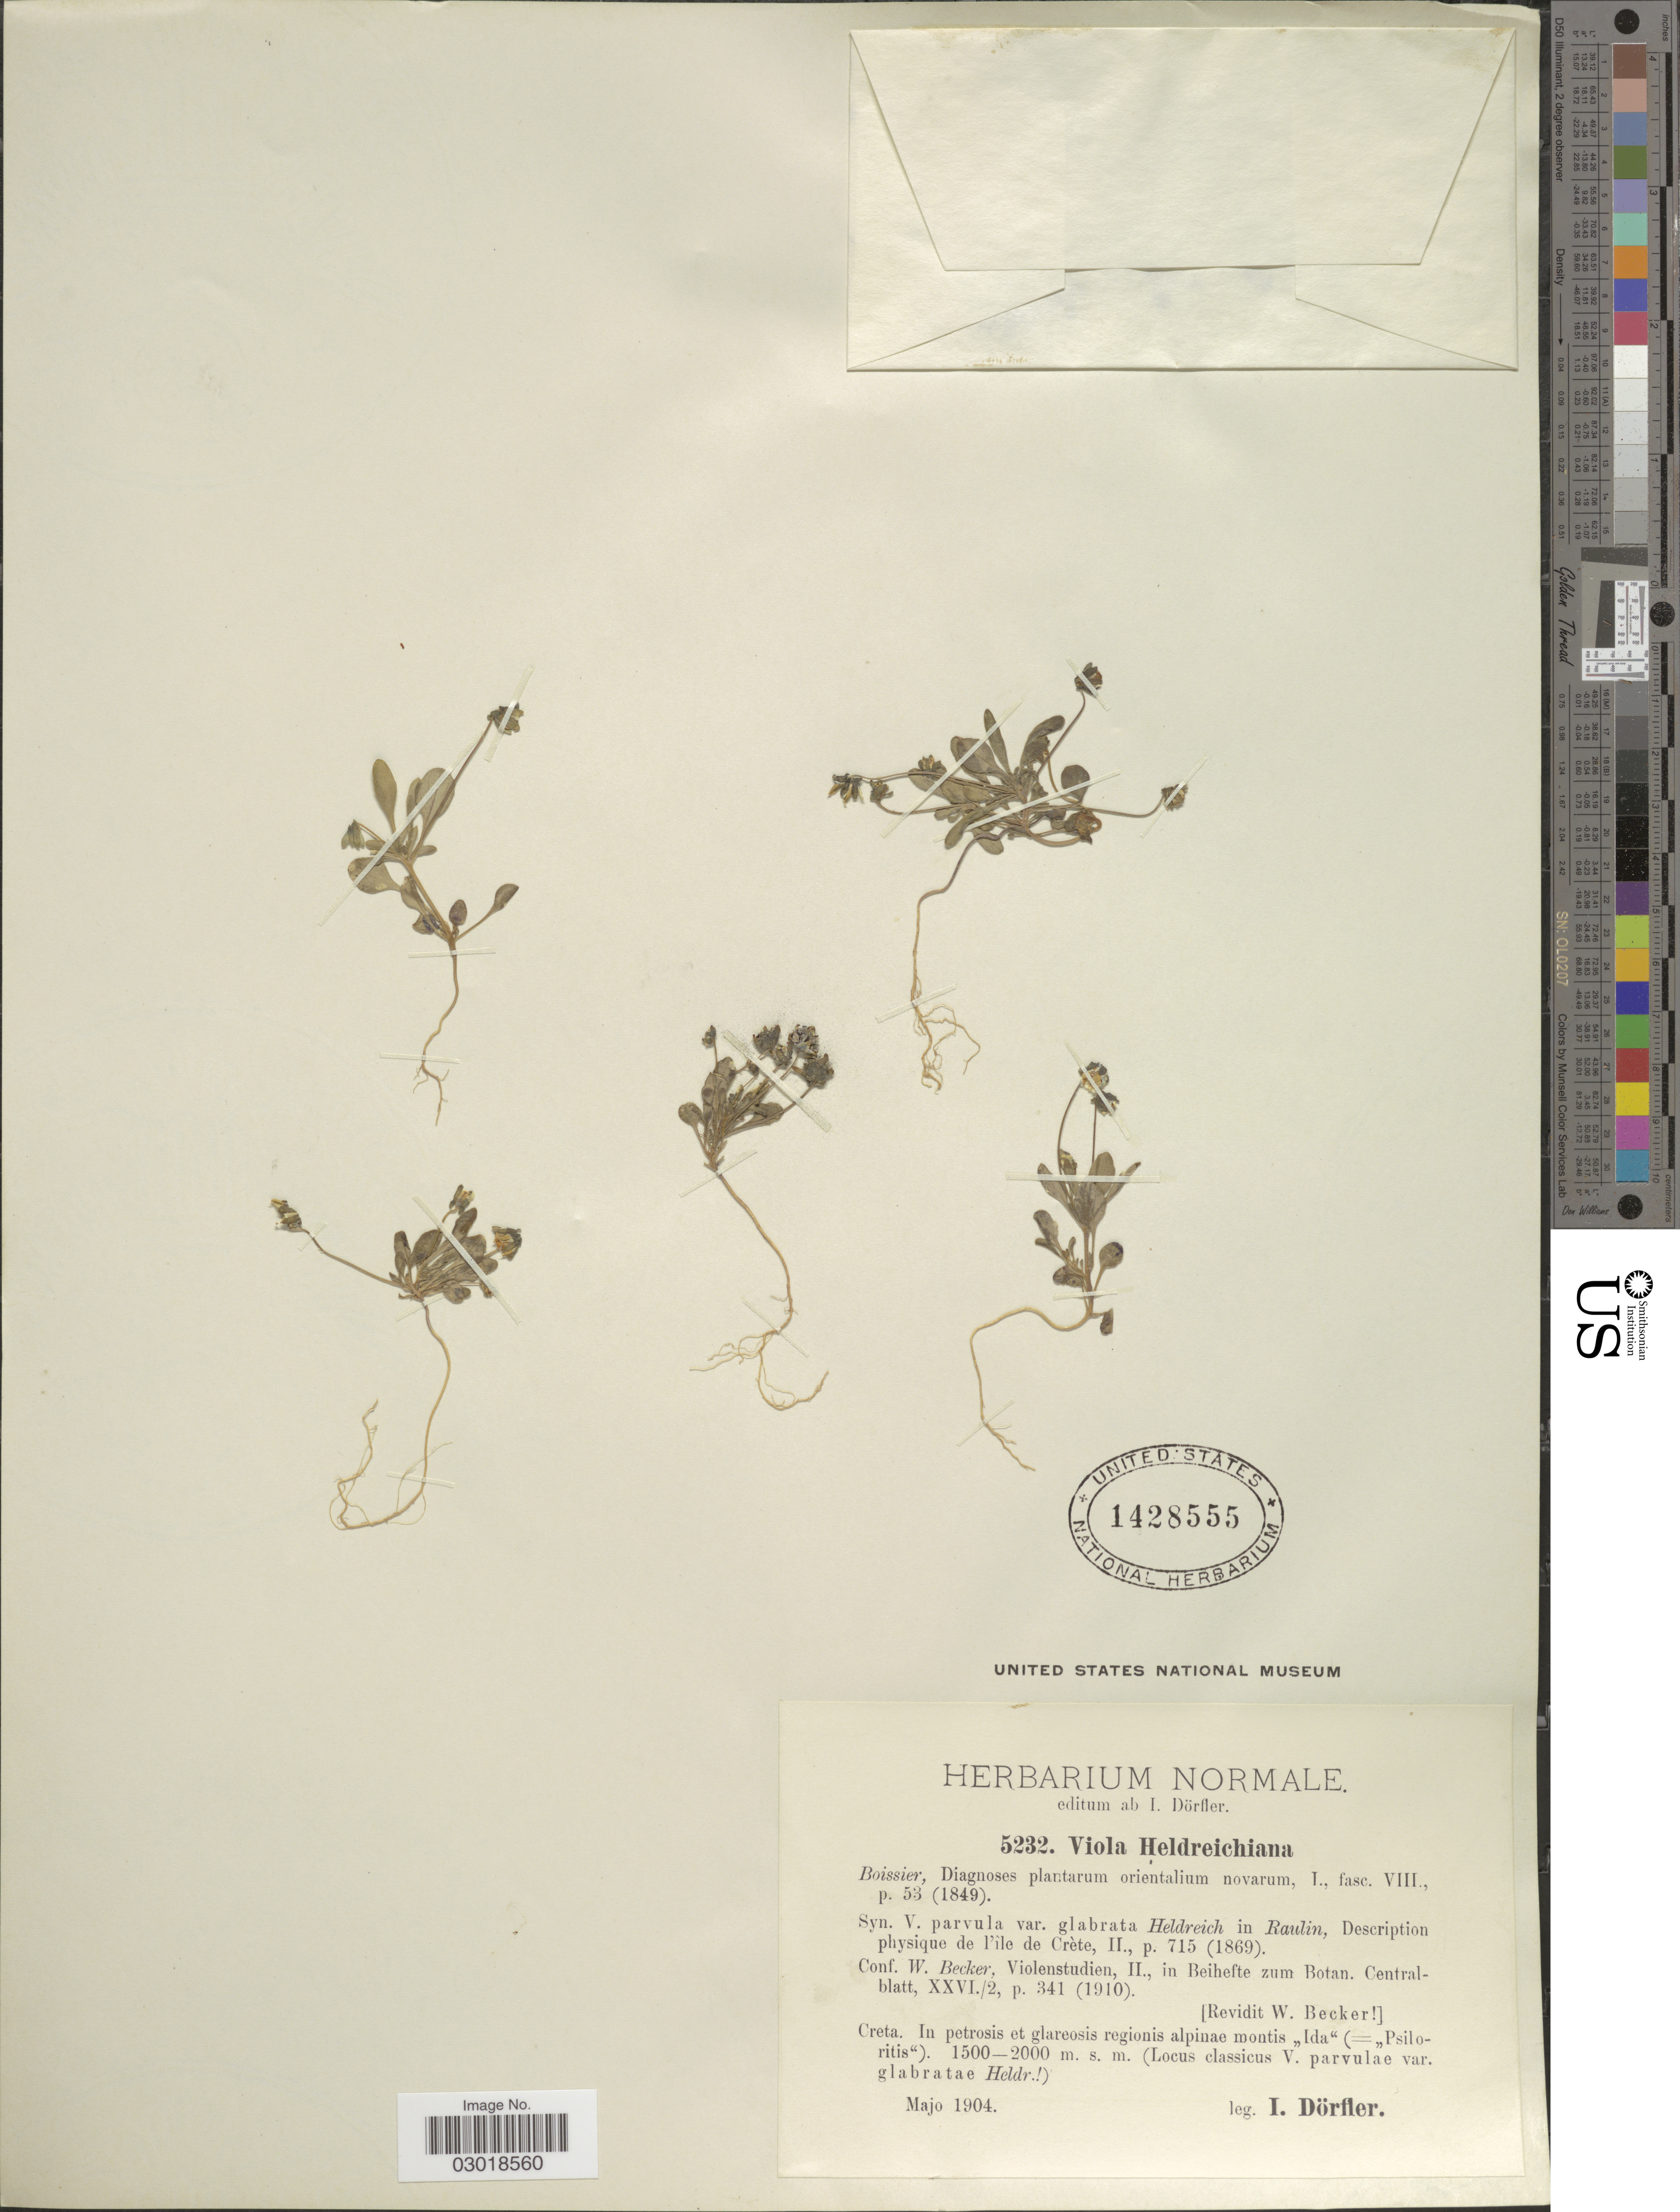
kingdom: Plantae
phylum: Tracheophyta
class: Magnoliopsida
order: Malpighiales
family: Violaceae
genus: Viola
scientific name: Viola heldreichiana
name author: Boiss.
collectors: I. Dörfler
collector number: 5232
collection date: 1904-05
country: Greece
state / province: Crete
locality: Creta. In petrosis et glareosis regionis alpinae montis "Ida"(="Psiloritis").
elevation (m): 1500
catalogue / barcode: US 1428555